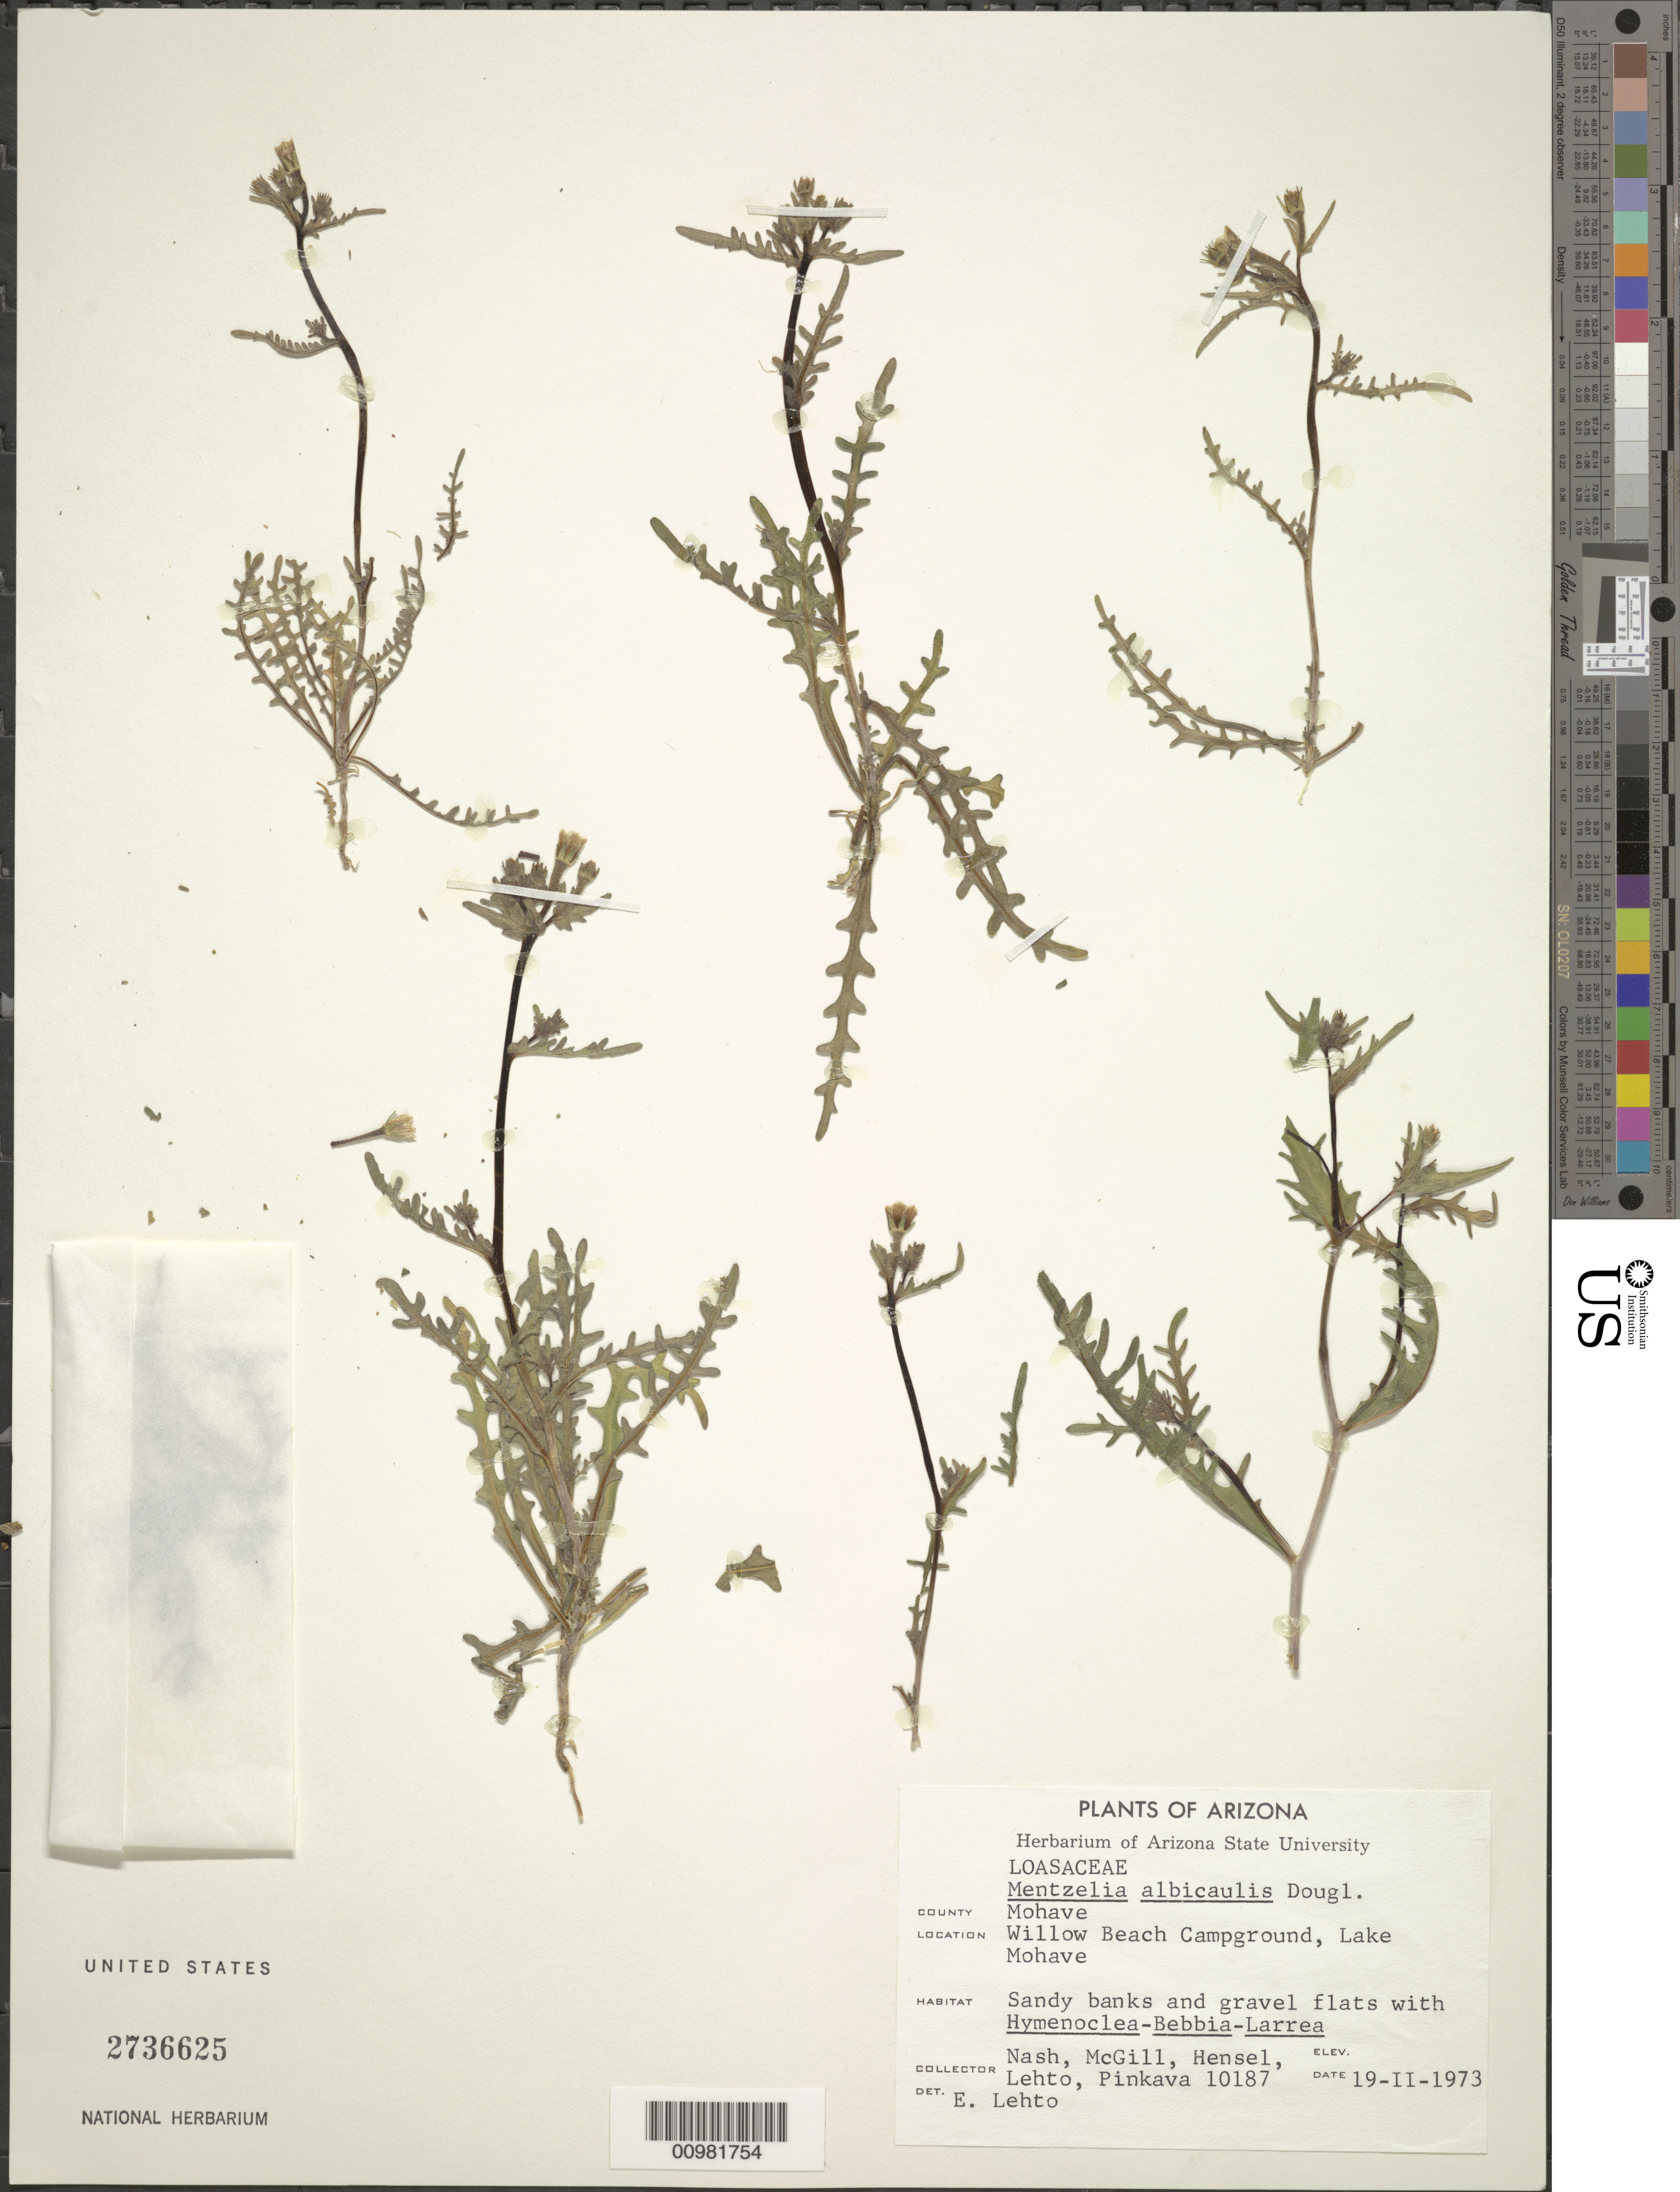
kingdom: Plantae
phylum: Tracheophyta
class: Magnoliopsida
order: Cornales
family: Loasaceae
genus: Mentzelia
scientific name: Mentzelia albicaulis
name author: (Douglas ex Hook.) Douglas ex Torr. & A. Gray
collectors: G. V. Nash, L. McGill, -. Hensel, E. Lehto & D. Pinkava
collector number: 10187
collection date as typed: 19 Feb 1973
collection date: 1973-02-19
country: United States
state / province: Arizona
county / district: Mohave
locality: Lake Mohave, Willow Beach Campground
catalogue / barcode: US 2736625